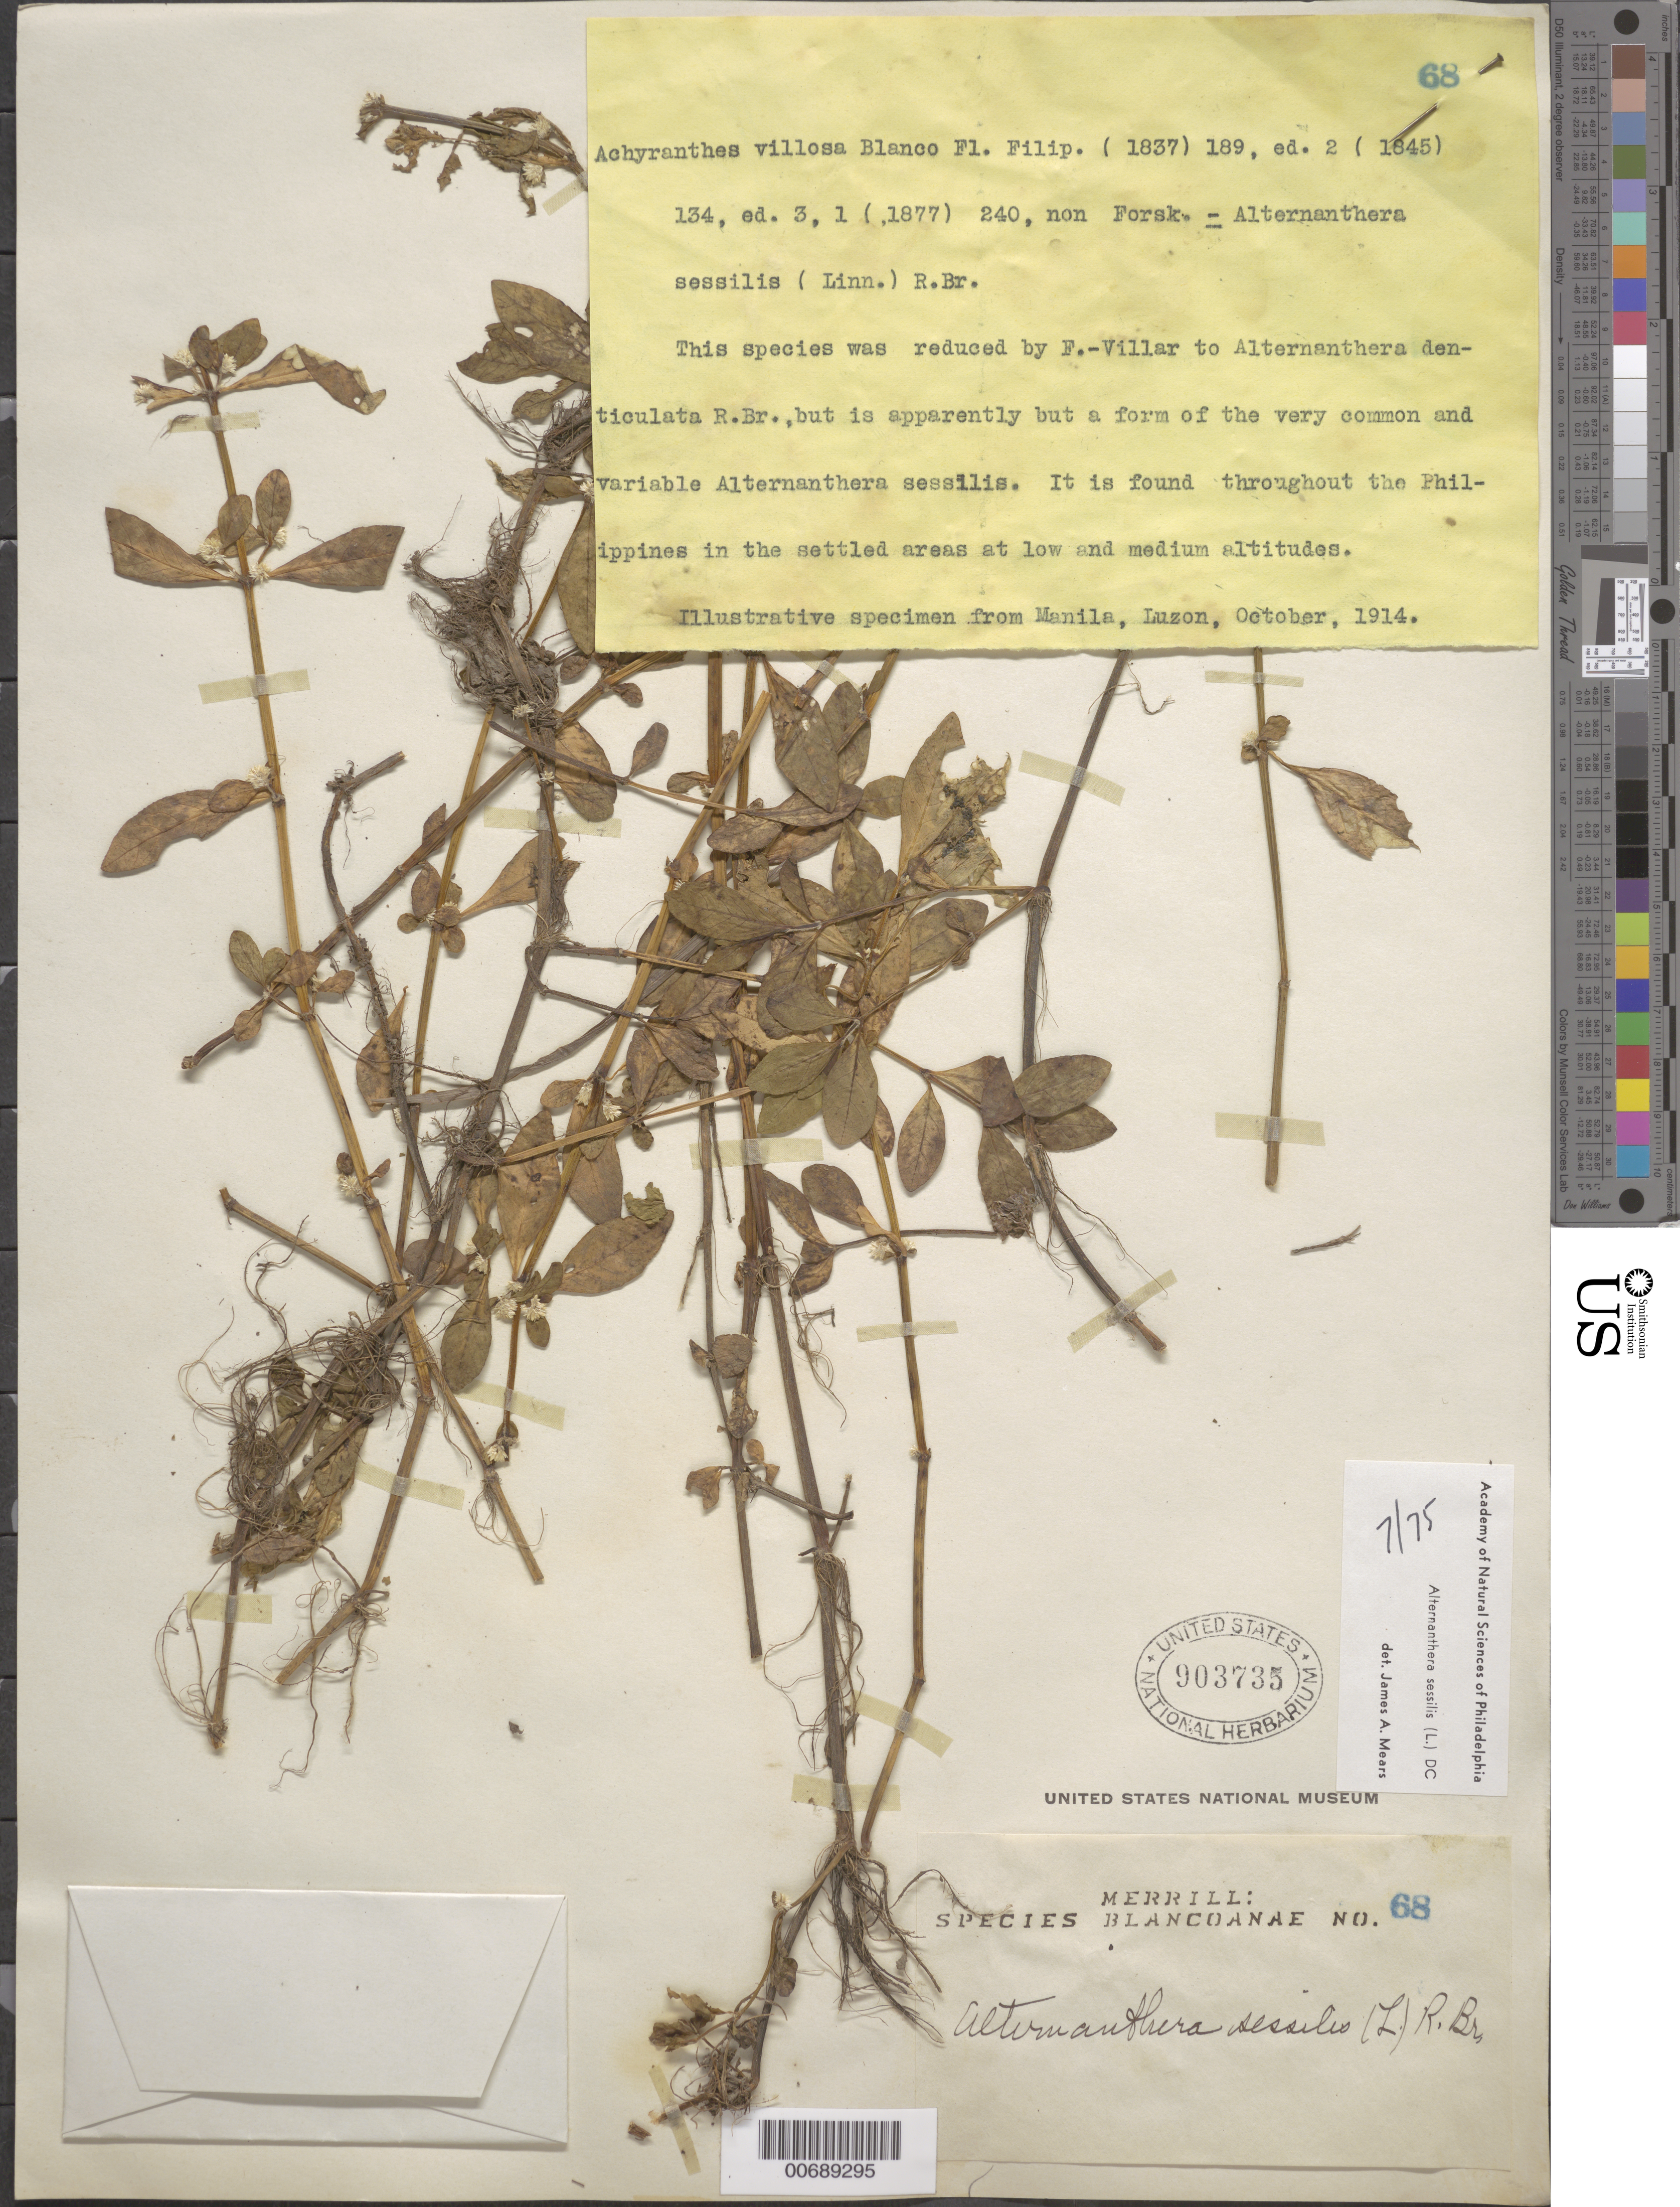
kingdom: Plantae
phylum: Tracheophyta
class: Magnoliopsida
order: Caryophyllales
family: Amaranthaceae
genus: Alternanthera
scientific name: Alternanthera sessilis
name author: (L.) DC.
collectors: E. D. Merrill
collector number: Sp. Blancoan. 0068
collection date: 1914-10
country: Philippines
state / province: National Capital Region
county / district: Manila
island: Luzon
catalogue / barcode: US 903735